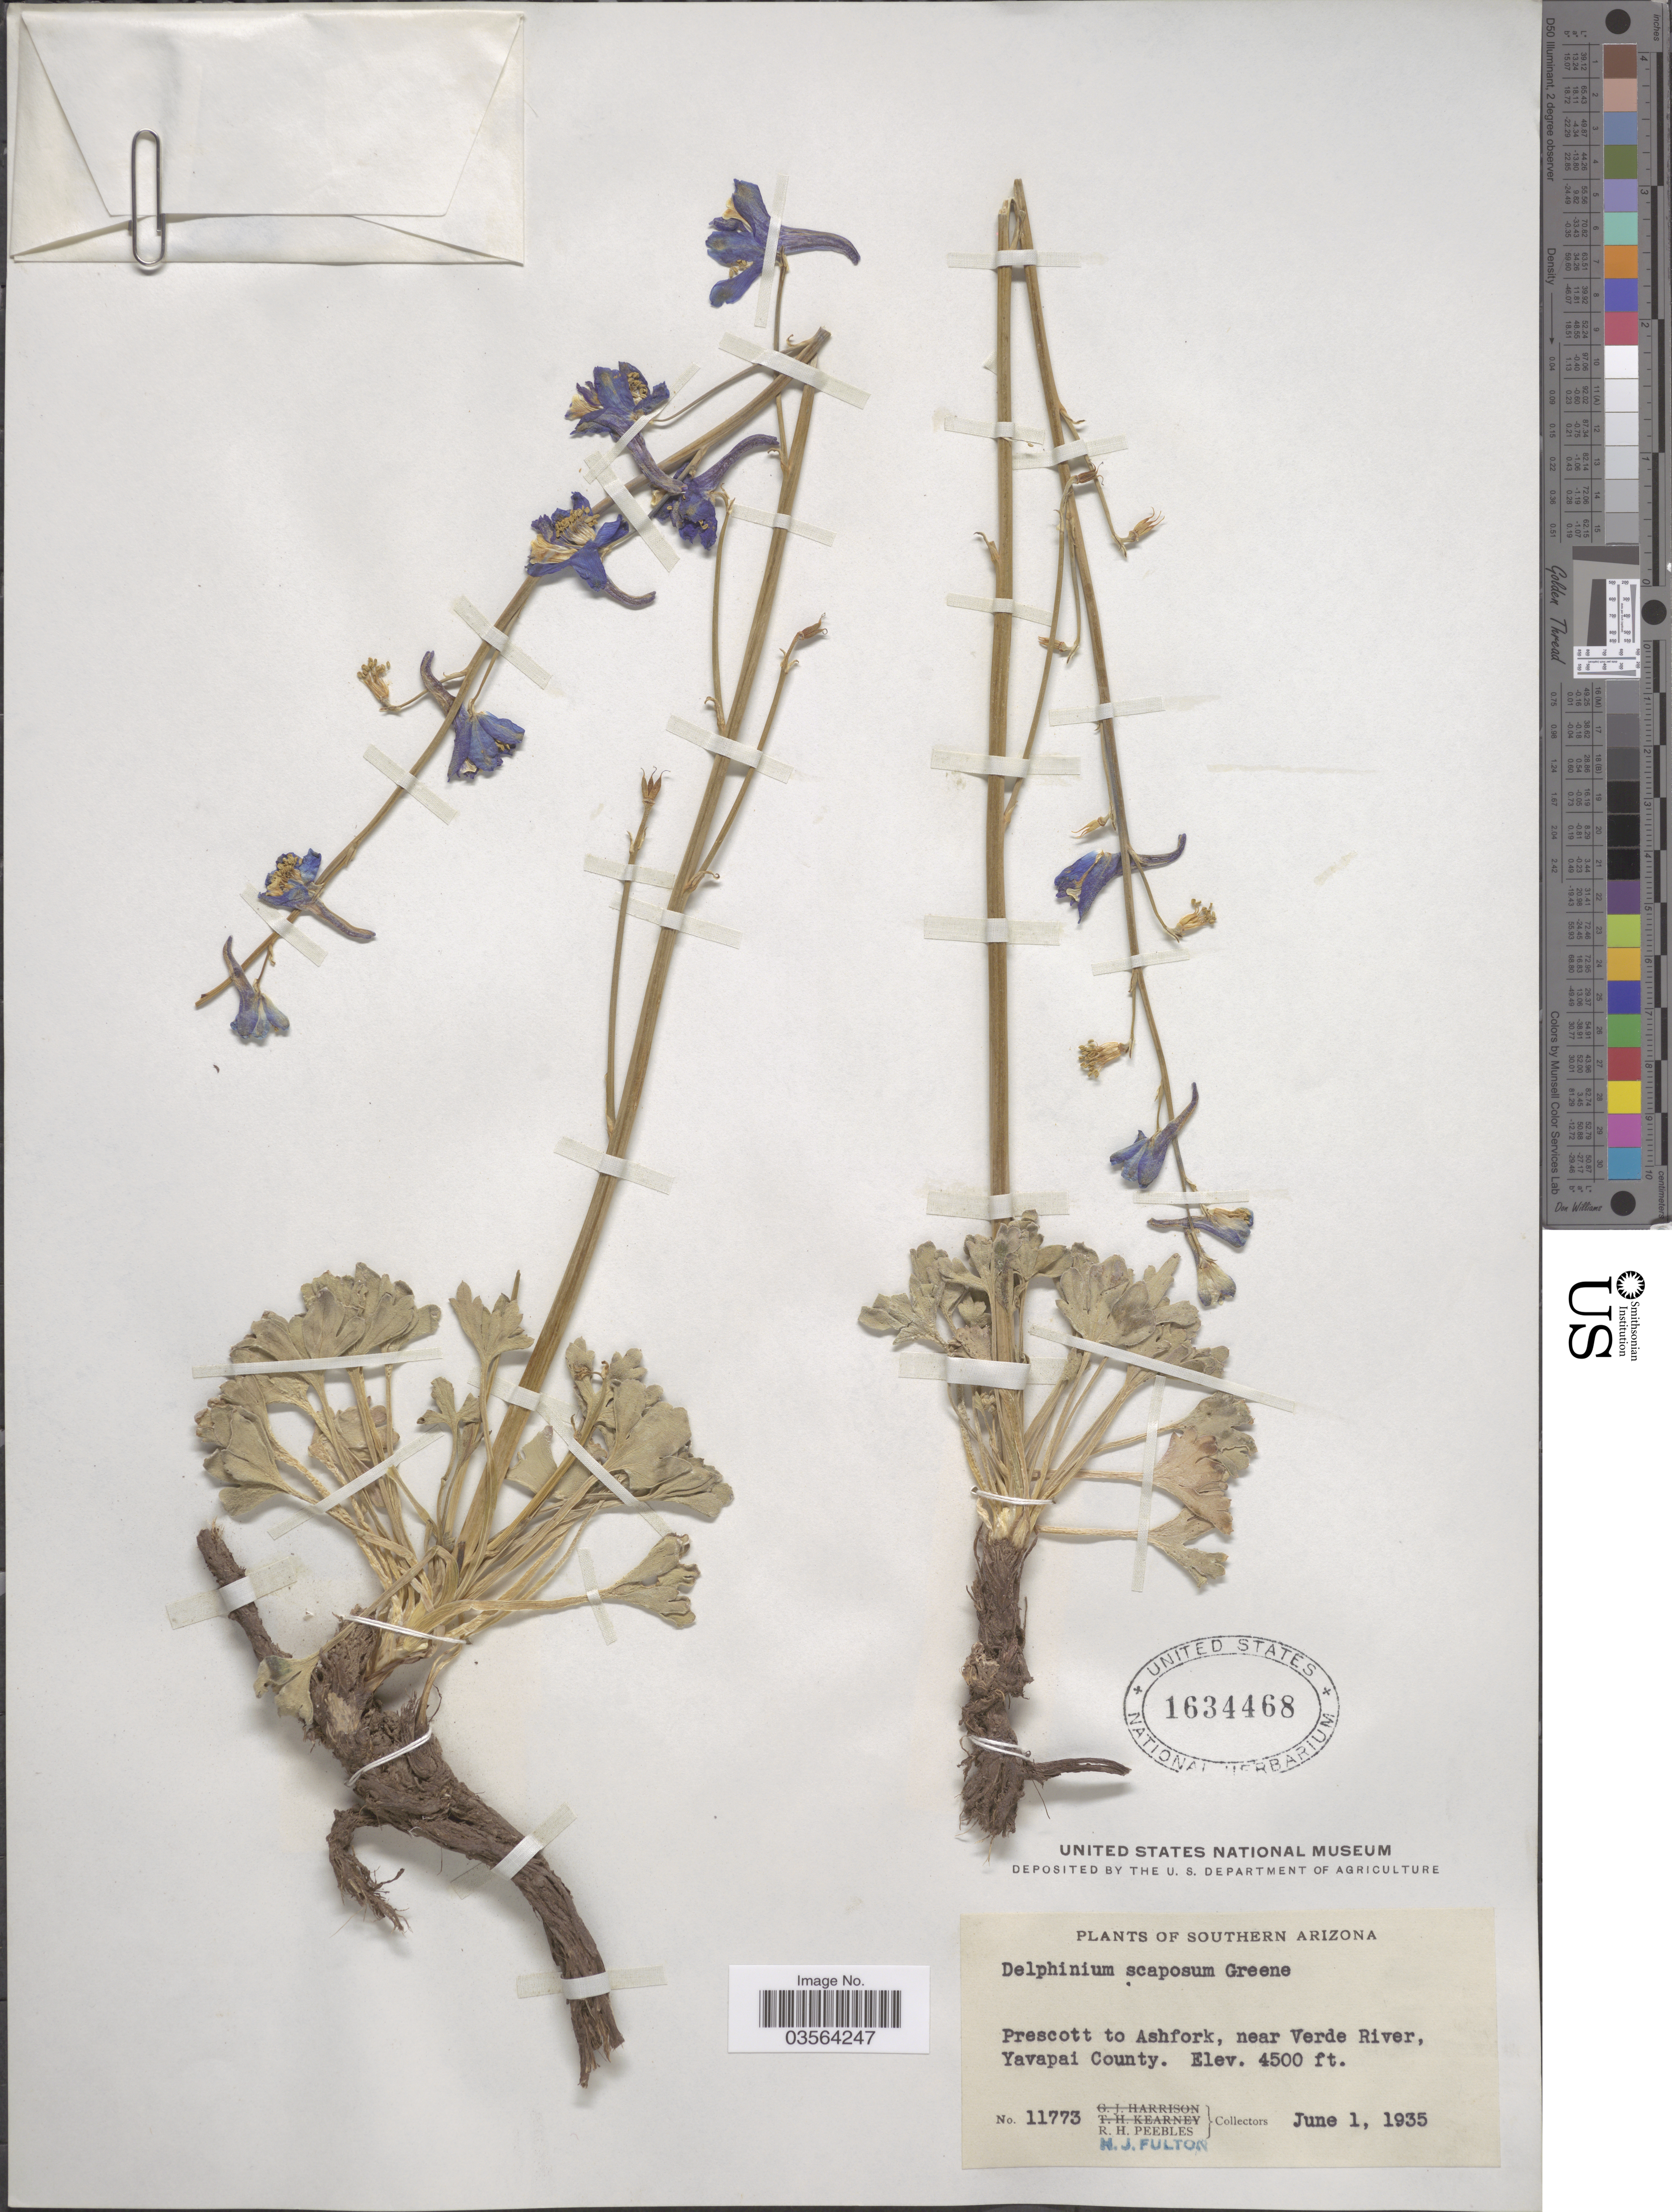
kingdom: Plantae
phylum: Tracheophyta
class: Magnoliopsida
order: Ranunculales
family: Ranunculaceae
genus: Delphinium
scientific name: Delphinium scaposum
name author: Greene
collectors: R. H. Peebles & H. Fulton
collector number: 11773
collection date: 1935-06-01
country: United States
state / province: Arizona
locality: Southern Arizona. Prescott to Ashfork, near Verde River, Yavapai County.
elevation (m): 1372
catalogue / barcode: US 1634468